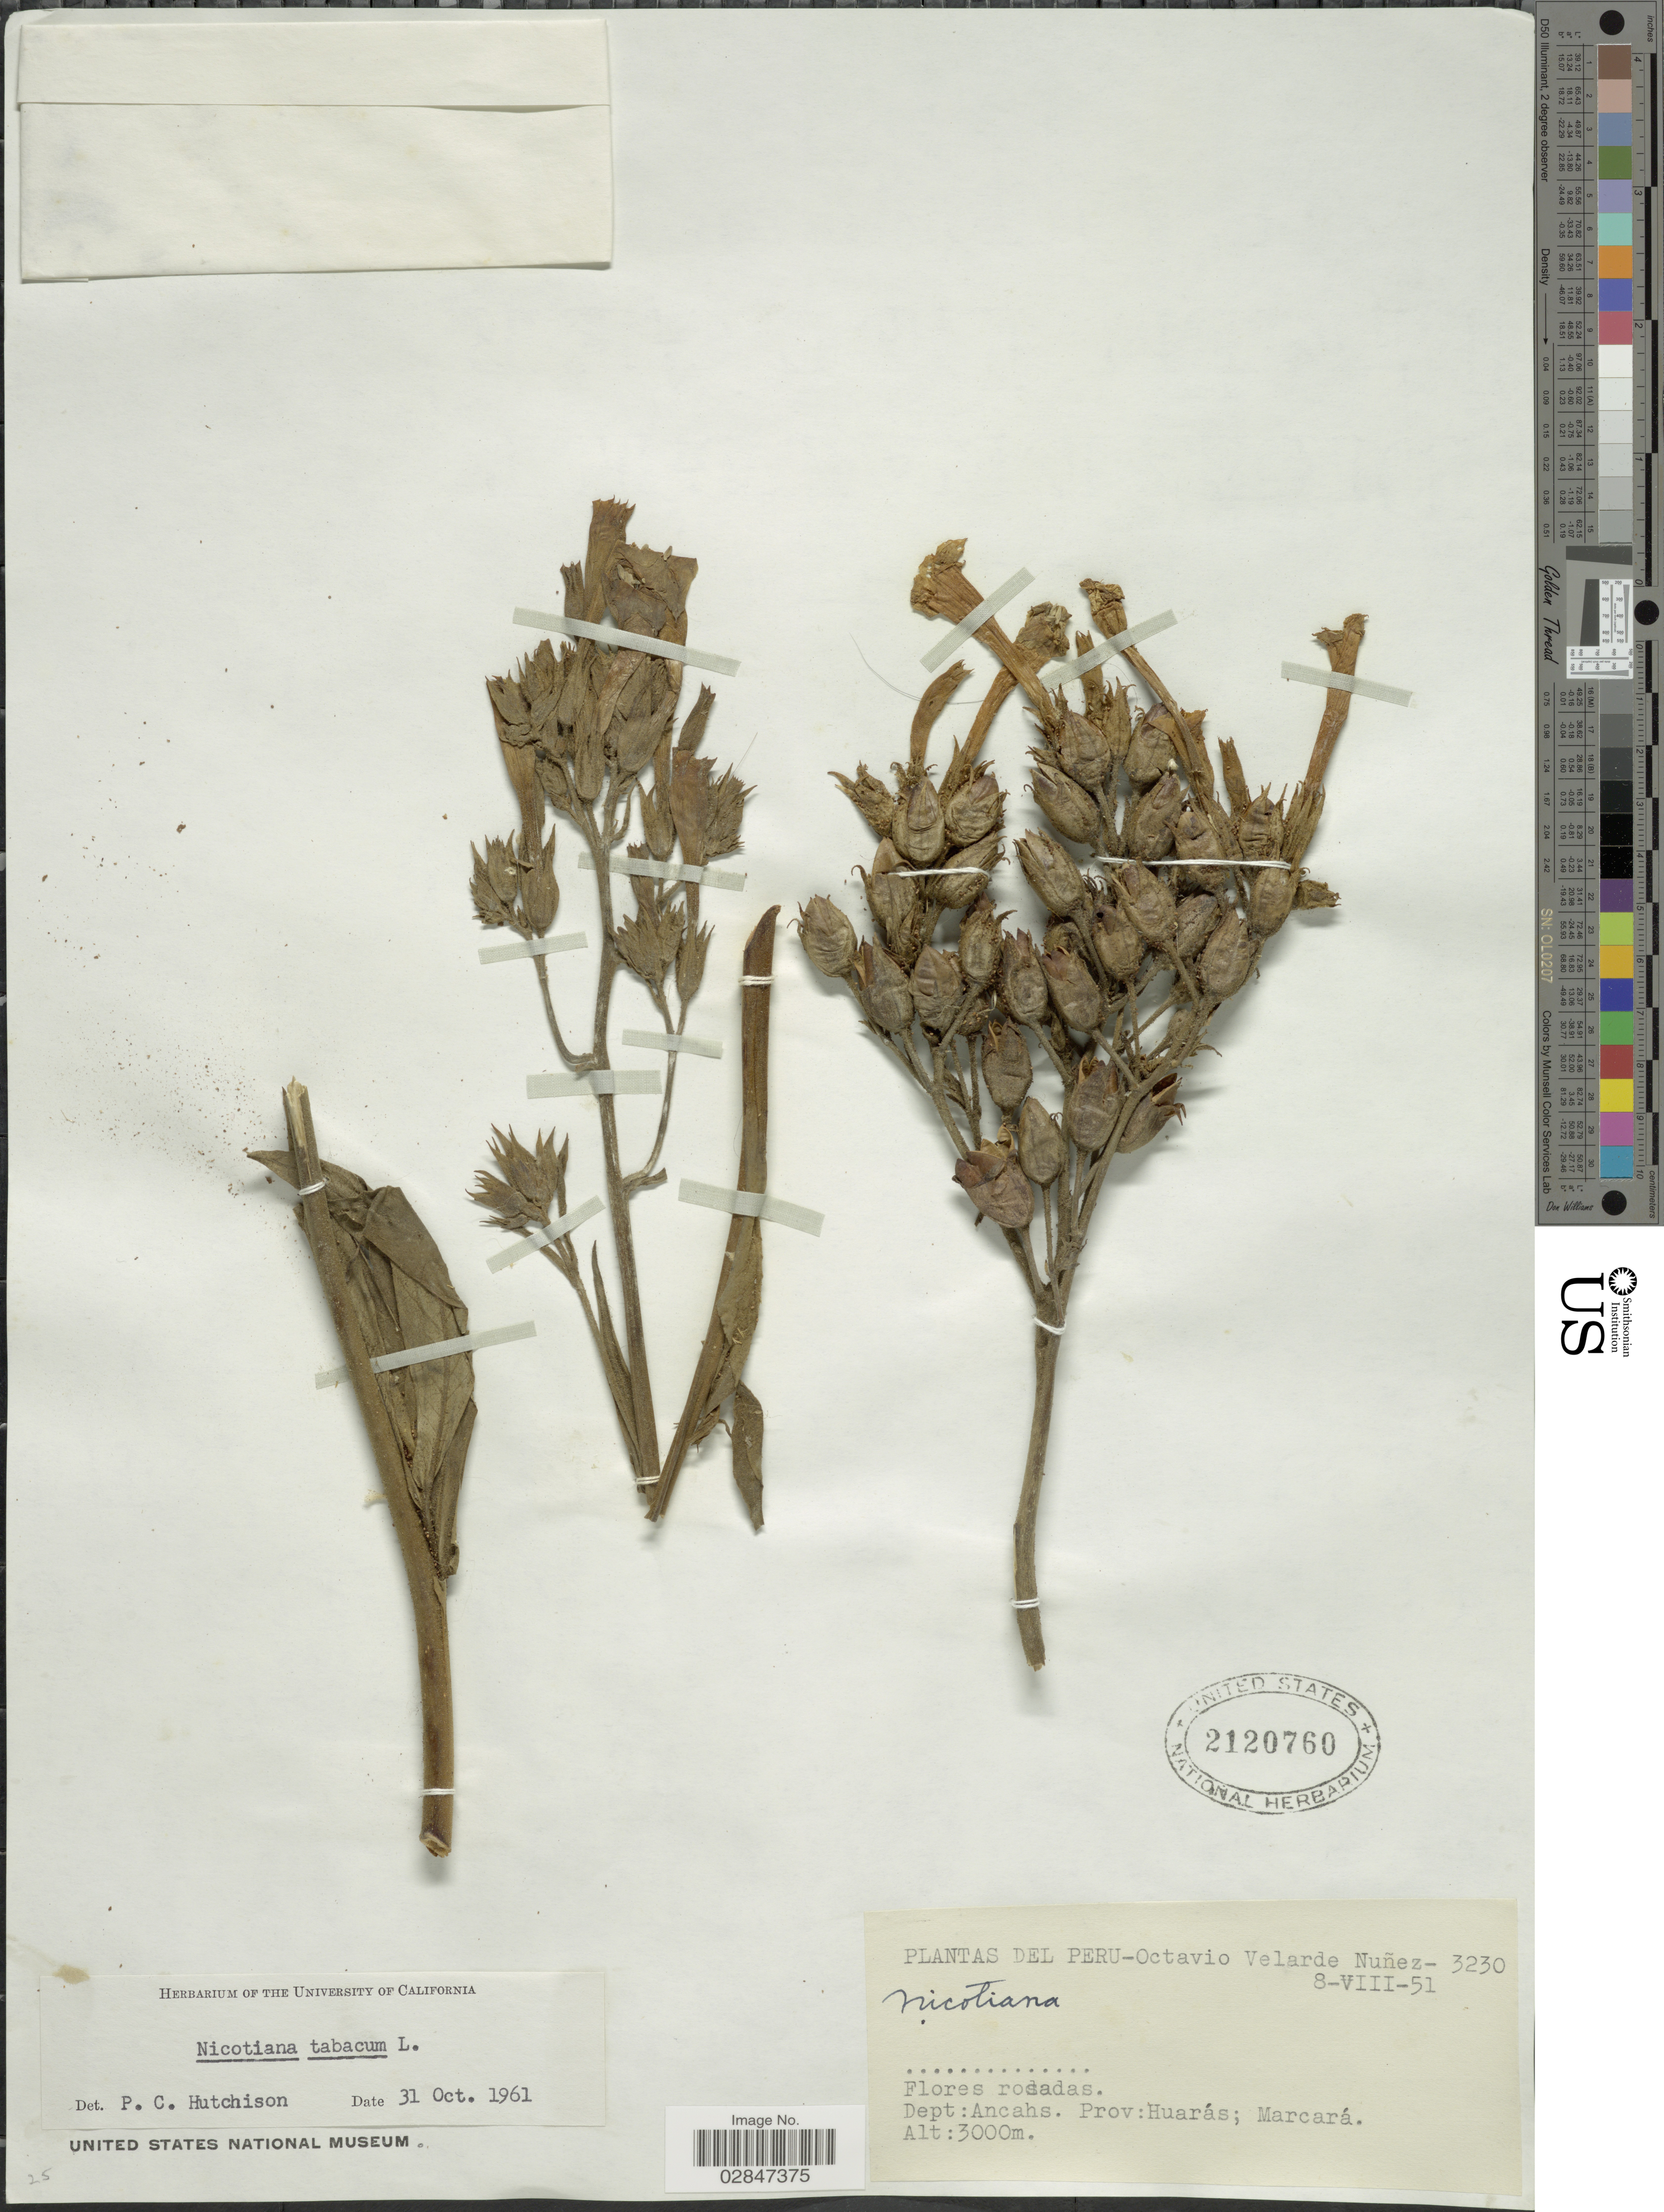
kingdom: Plantae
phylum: Tracheophyta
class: Magnoliopsida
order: Solanales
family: Solanaceae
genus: Nicotiana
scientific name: Nicotiana tabacum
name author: L.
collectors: O. Nuñez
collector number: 3230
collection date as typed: Transcribed d/m/y: 8/8/51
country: Peru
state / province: Ancash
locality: Dept: Ancahs, Prov: Huarás; Marcará.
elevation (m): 3000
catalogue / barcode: US 2120760